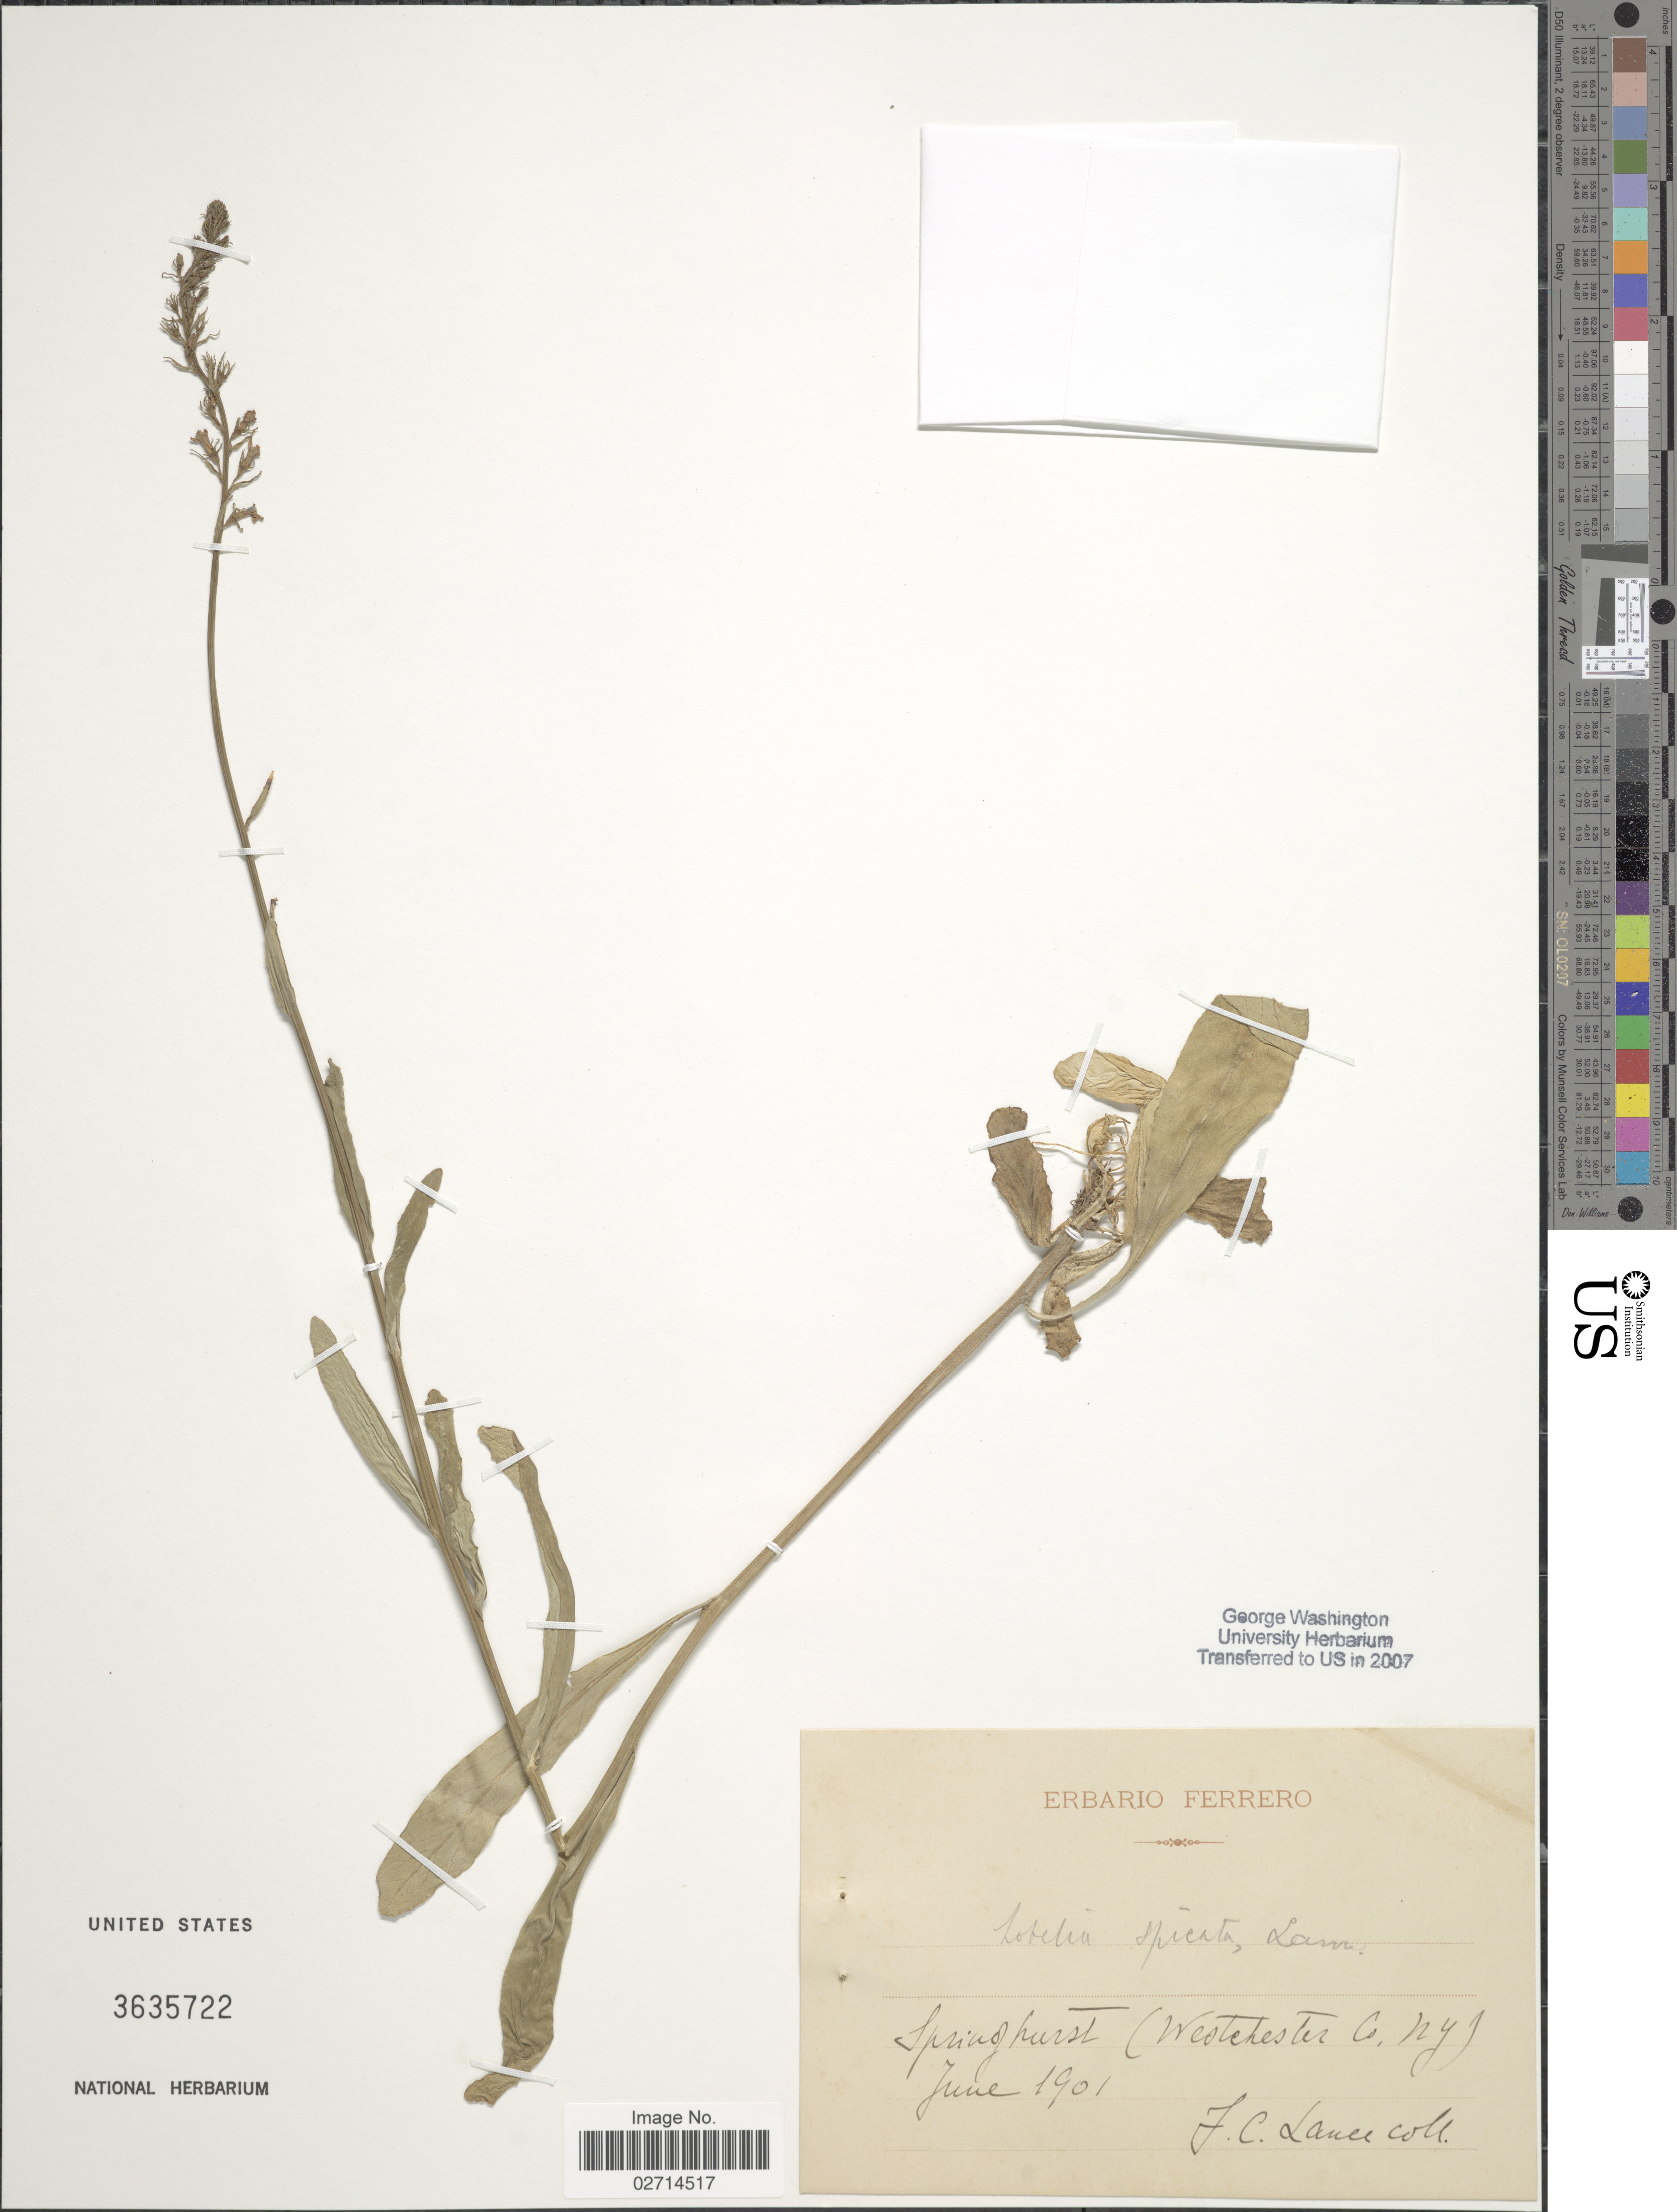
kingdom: Plantae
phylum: Tracheophyta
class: Magnoliopsida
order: Asterales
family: Campanulaceae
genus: Lobelia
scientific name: Lobelia spicata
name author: Lam.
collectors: F. Lance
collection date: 1901-06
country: United States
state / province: New York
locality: Springhurst (Westchester Co.)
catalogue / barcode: US 3635722